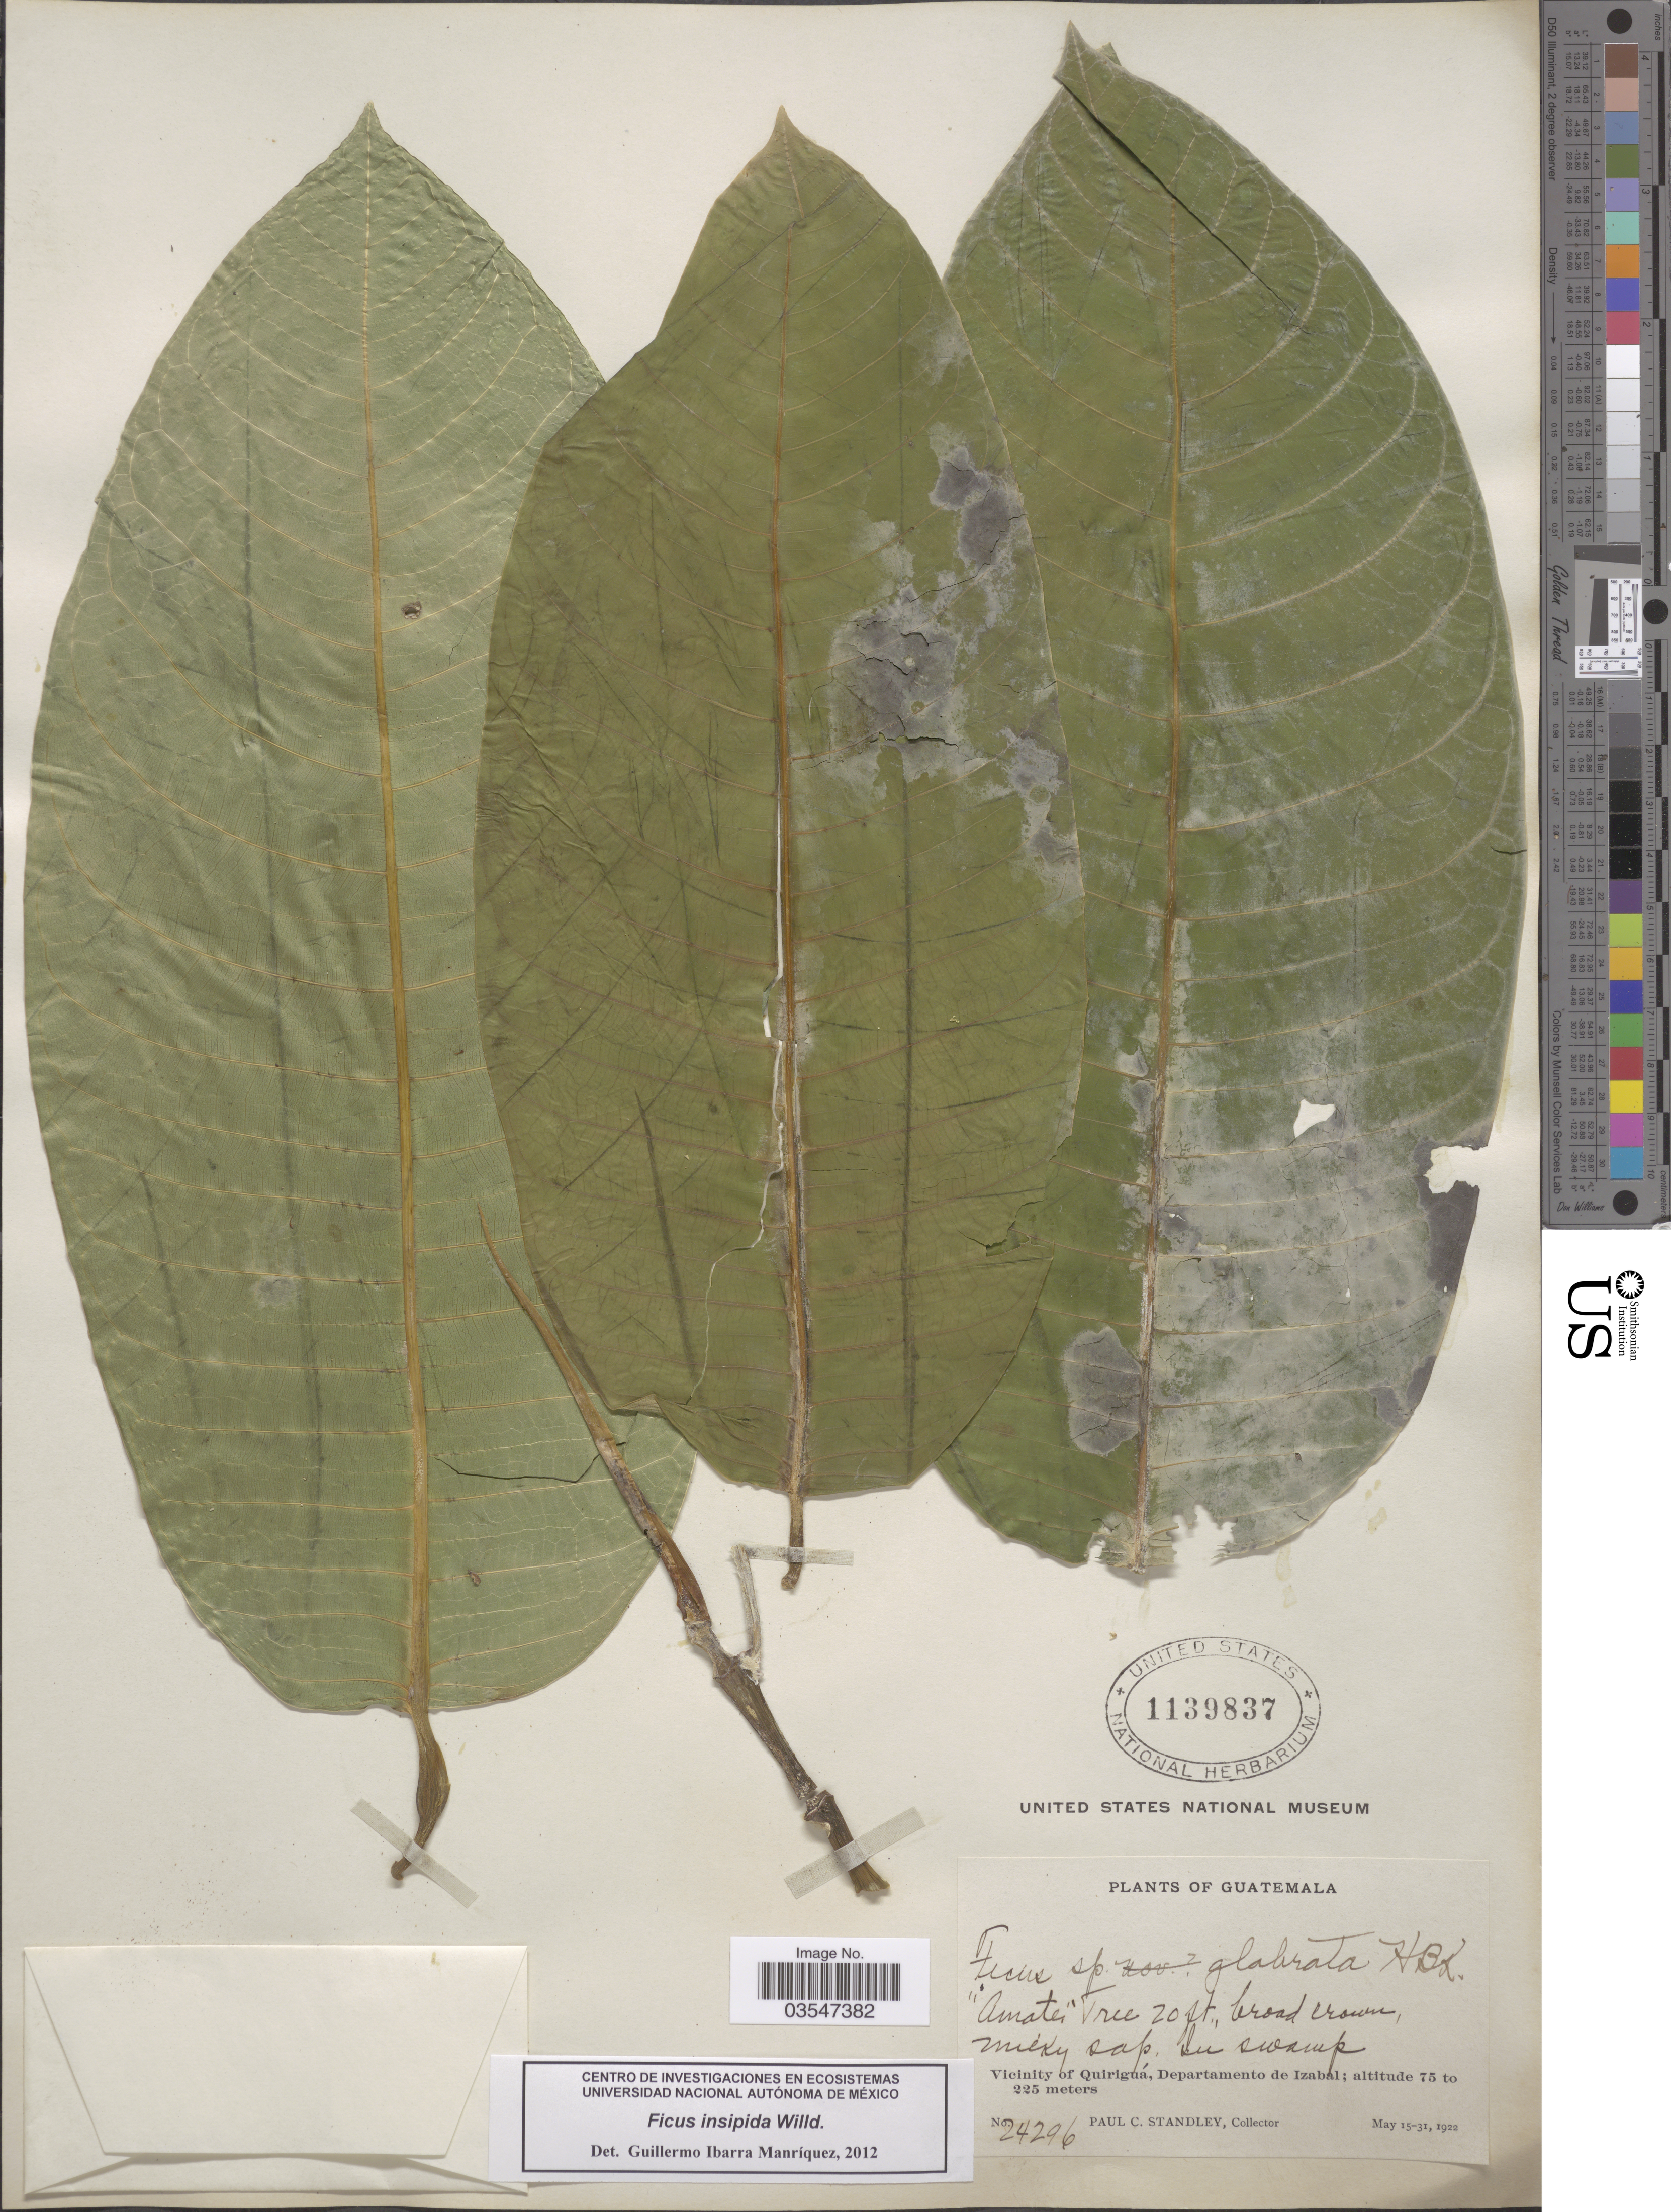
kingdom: Plantae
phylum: Tracheophyta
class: Magnoliopsida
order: Rosales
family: Moraceae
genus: Ficus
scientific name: Ficus insipida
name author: Willd.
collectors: P. C. Standley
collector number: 24296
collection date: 1922-05-15/1922-05-31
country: Guatemala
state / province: Izabal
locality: Vicinity of Quiriguá, Departamento de Izabal.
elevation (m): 75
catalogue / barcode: US 1139837